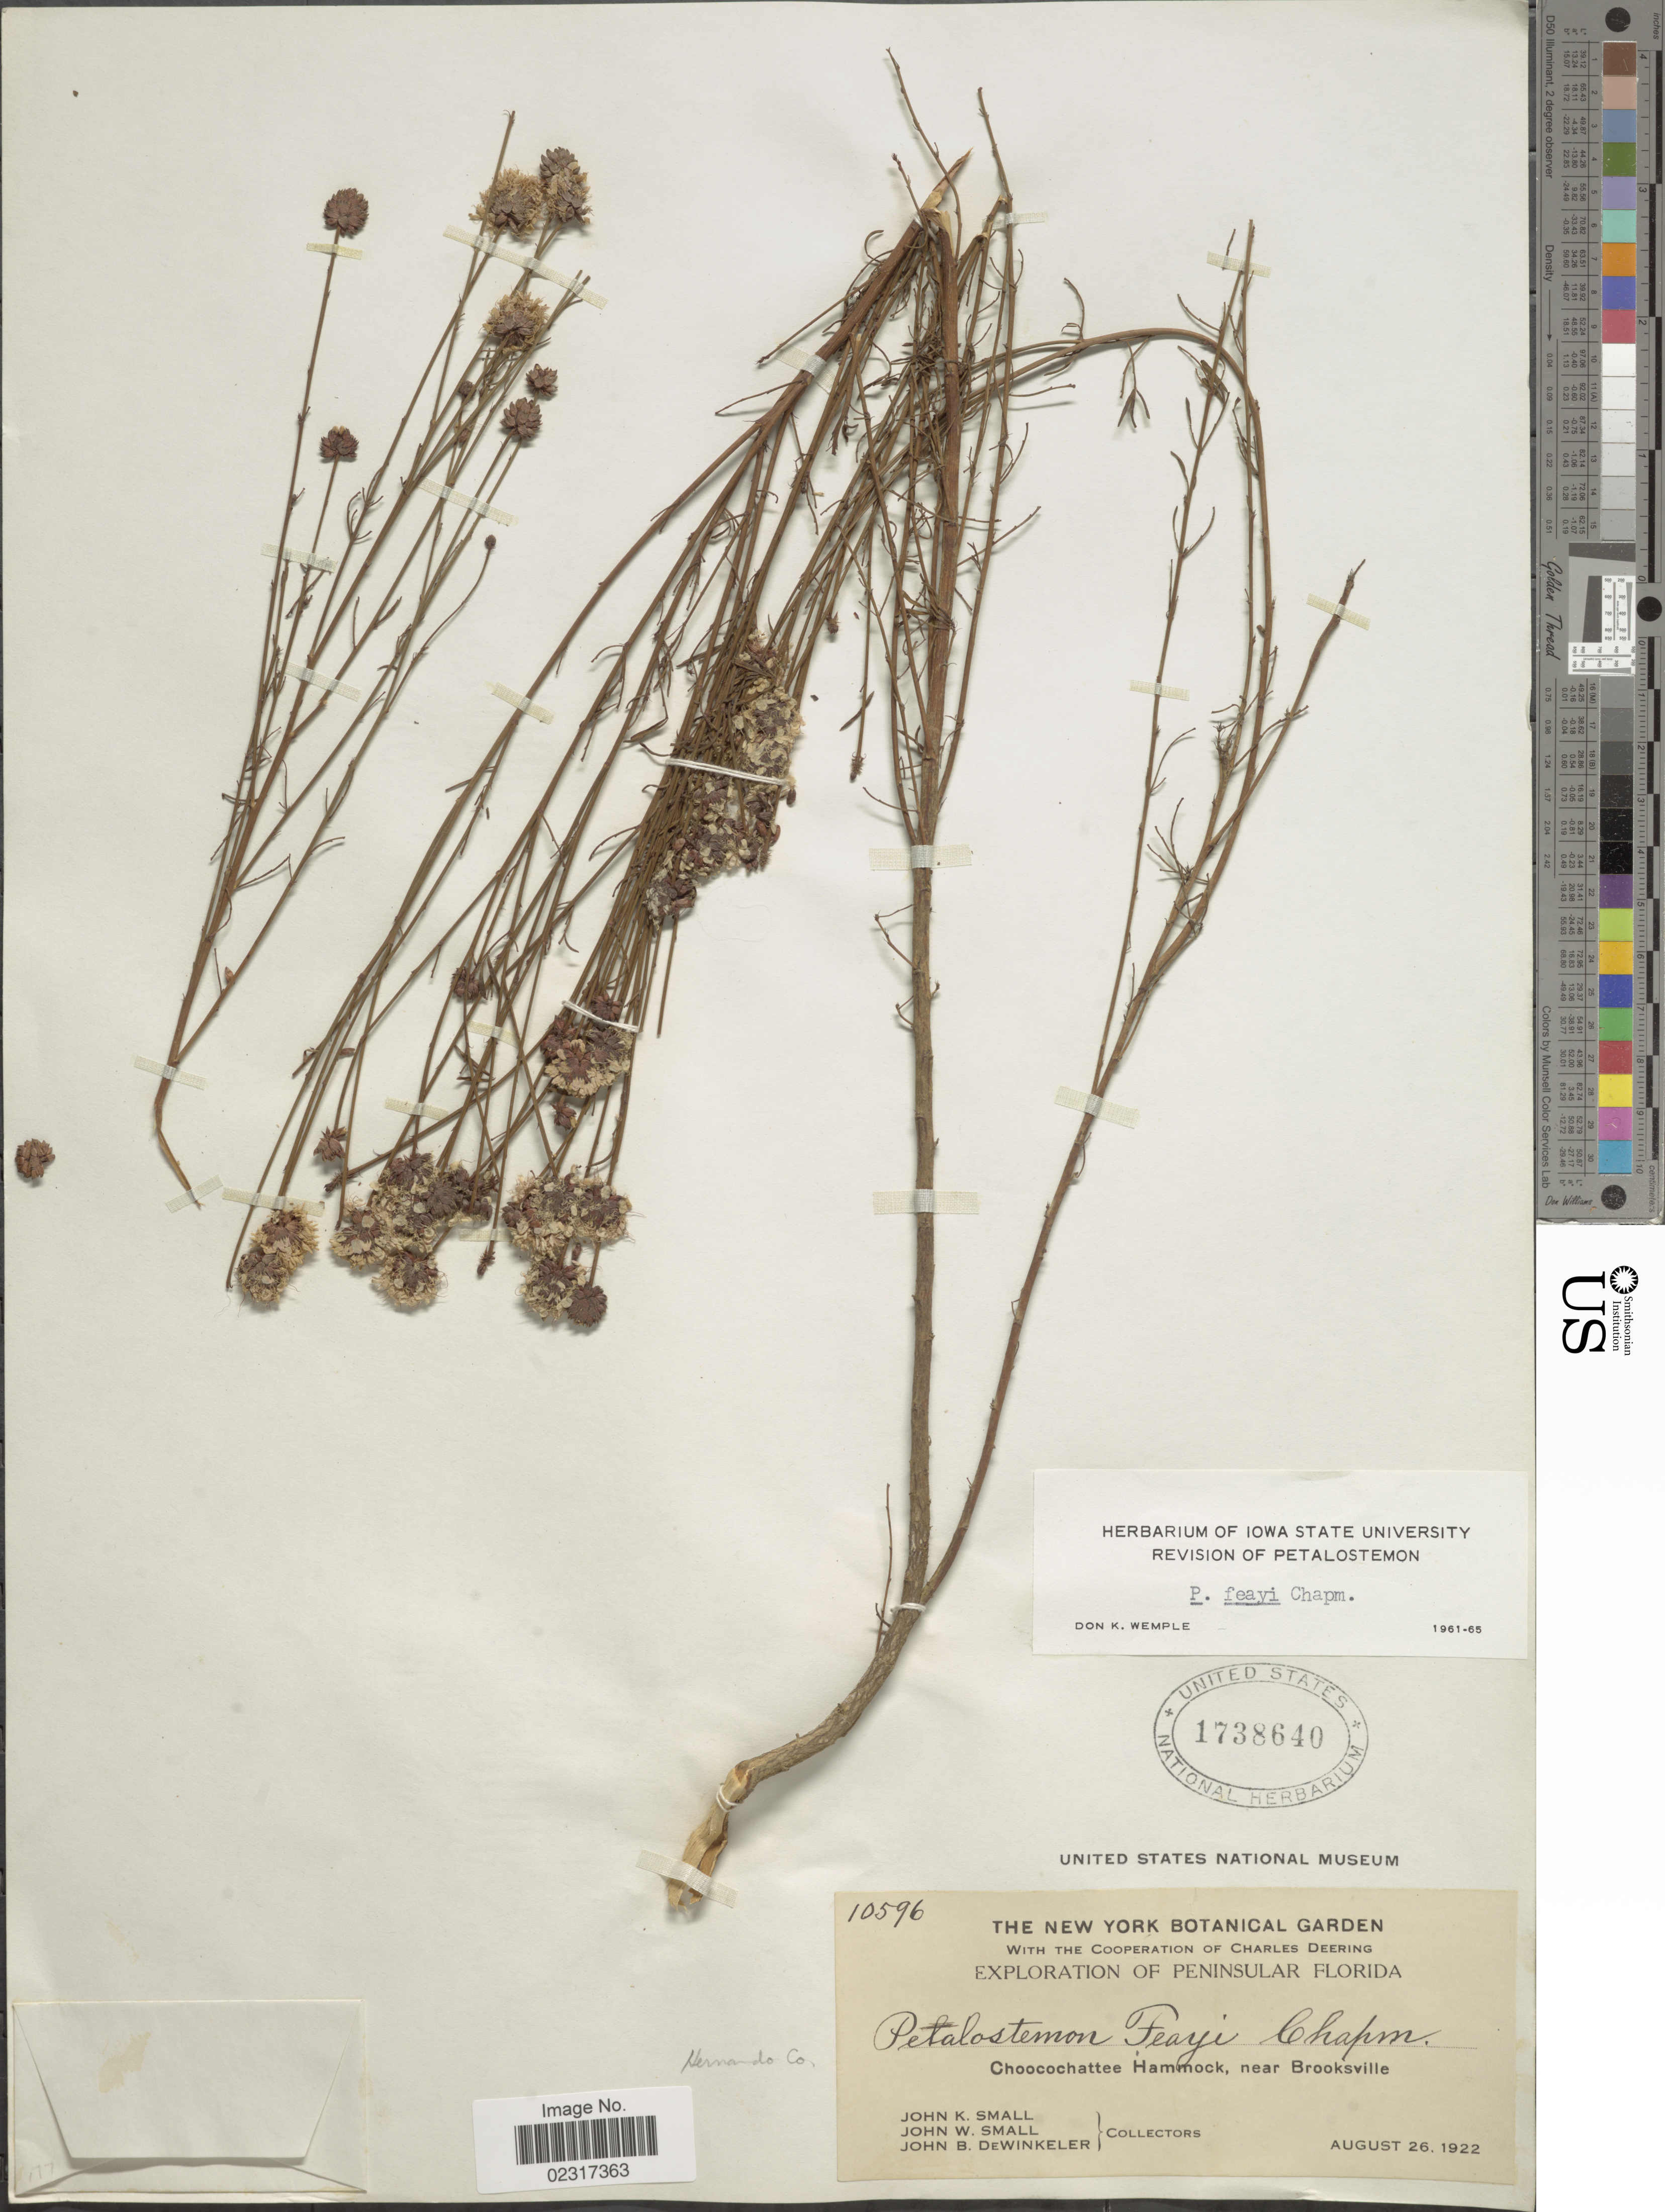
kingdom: Plantae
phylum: Tracheophyta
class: Magnoliopsida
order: Fabales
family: Fabaceae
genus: Dalea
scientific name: Dalea feayi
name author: (Chapm.) Barneby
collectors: J. K. Small, J. Small & J. B. Dewinkeler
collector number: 10596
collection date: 1922-08-26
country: United States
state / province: Florida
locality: Peninsular Florida. Choocochattee Hammock, near Brooksville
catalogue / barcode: US 1738640